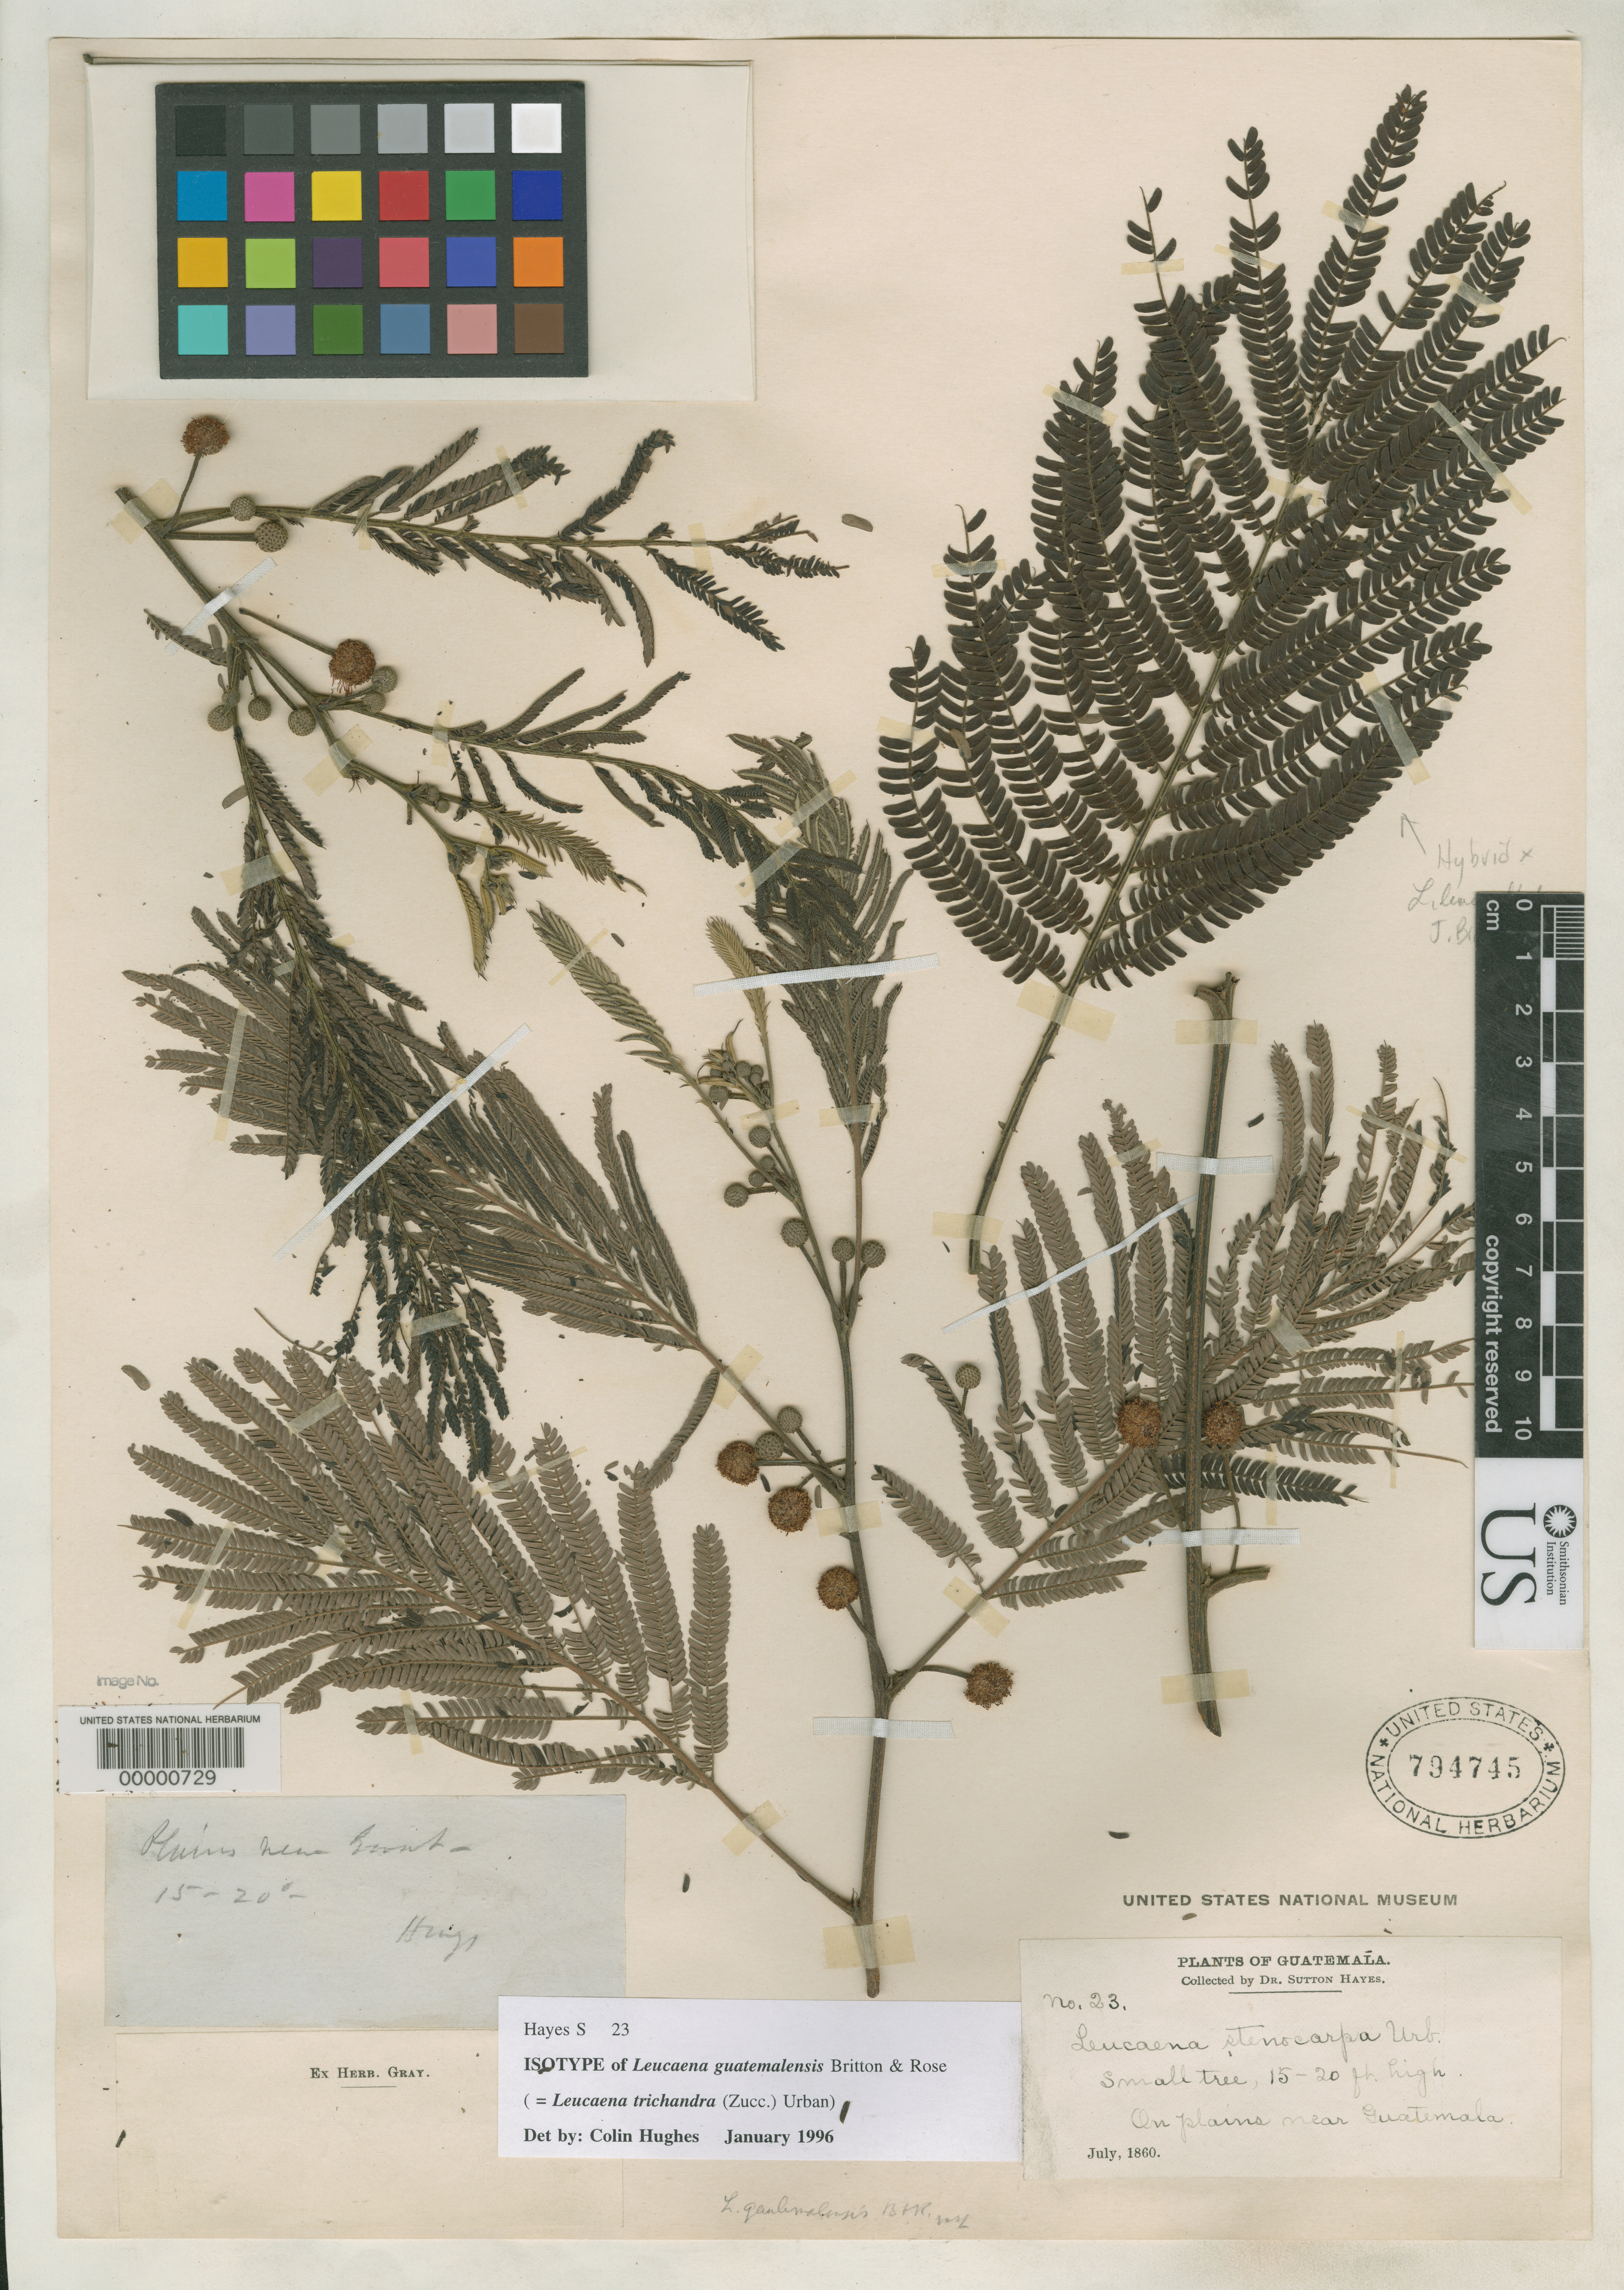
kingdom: Plantae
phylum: Tracheophyta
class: Magnoliopsida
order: Fabales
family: Fabaceae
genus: Leucaena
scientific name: Leucaena guatemalensis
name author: Britton & Rose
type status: Isotype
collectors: S. Hayes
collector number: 23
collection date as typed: Jul 1860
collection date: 1860-07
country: Guatemala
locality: Plains near Guatemala.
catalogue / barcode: US 794745